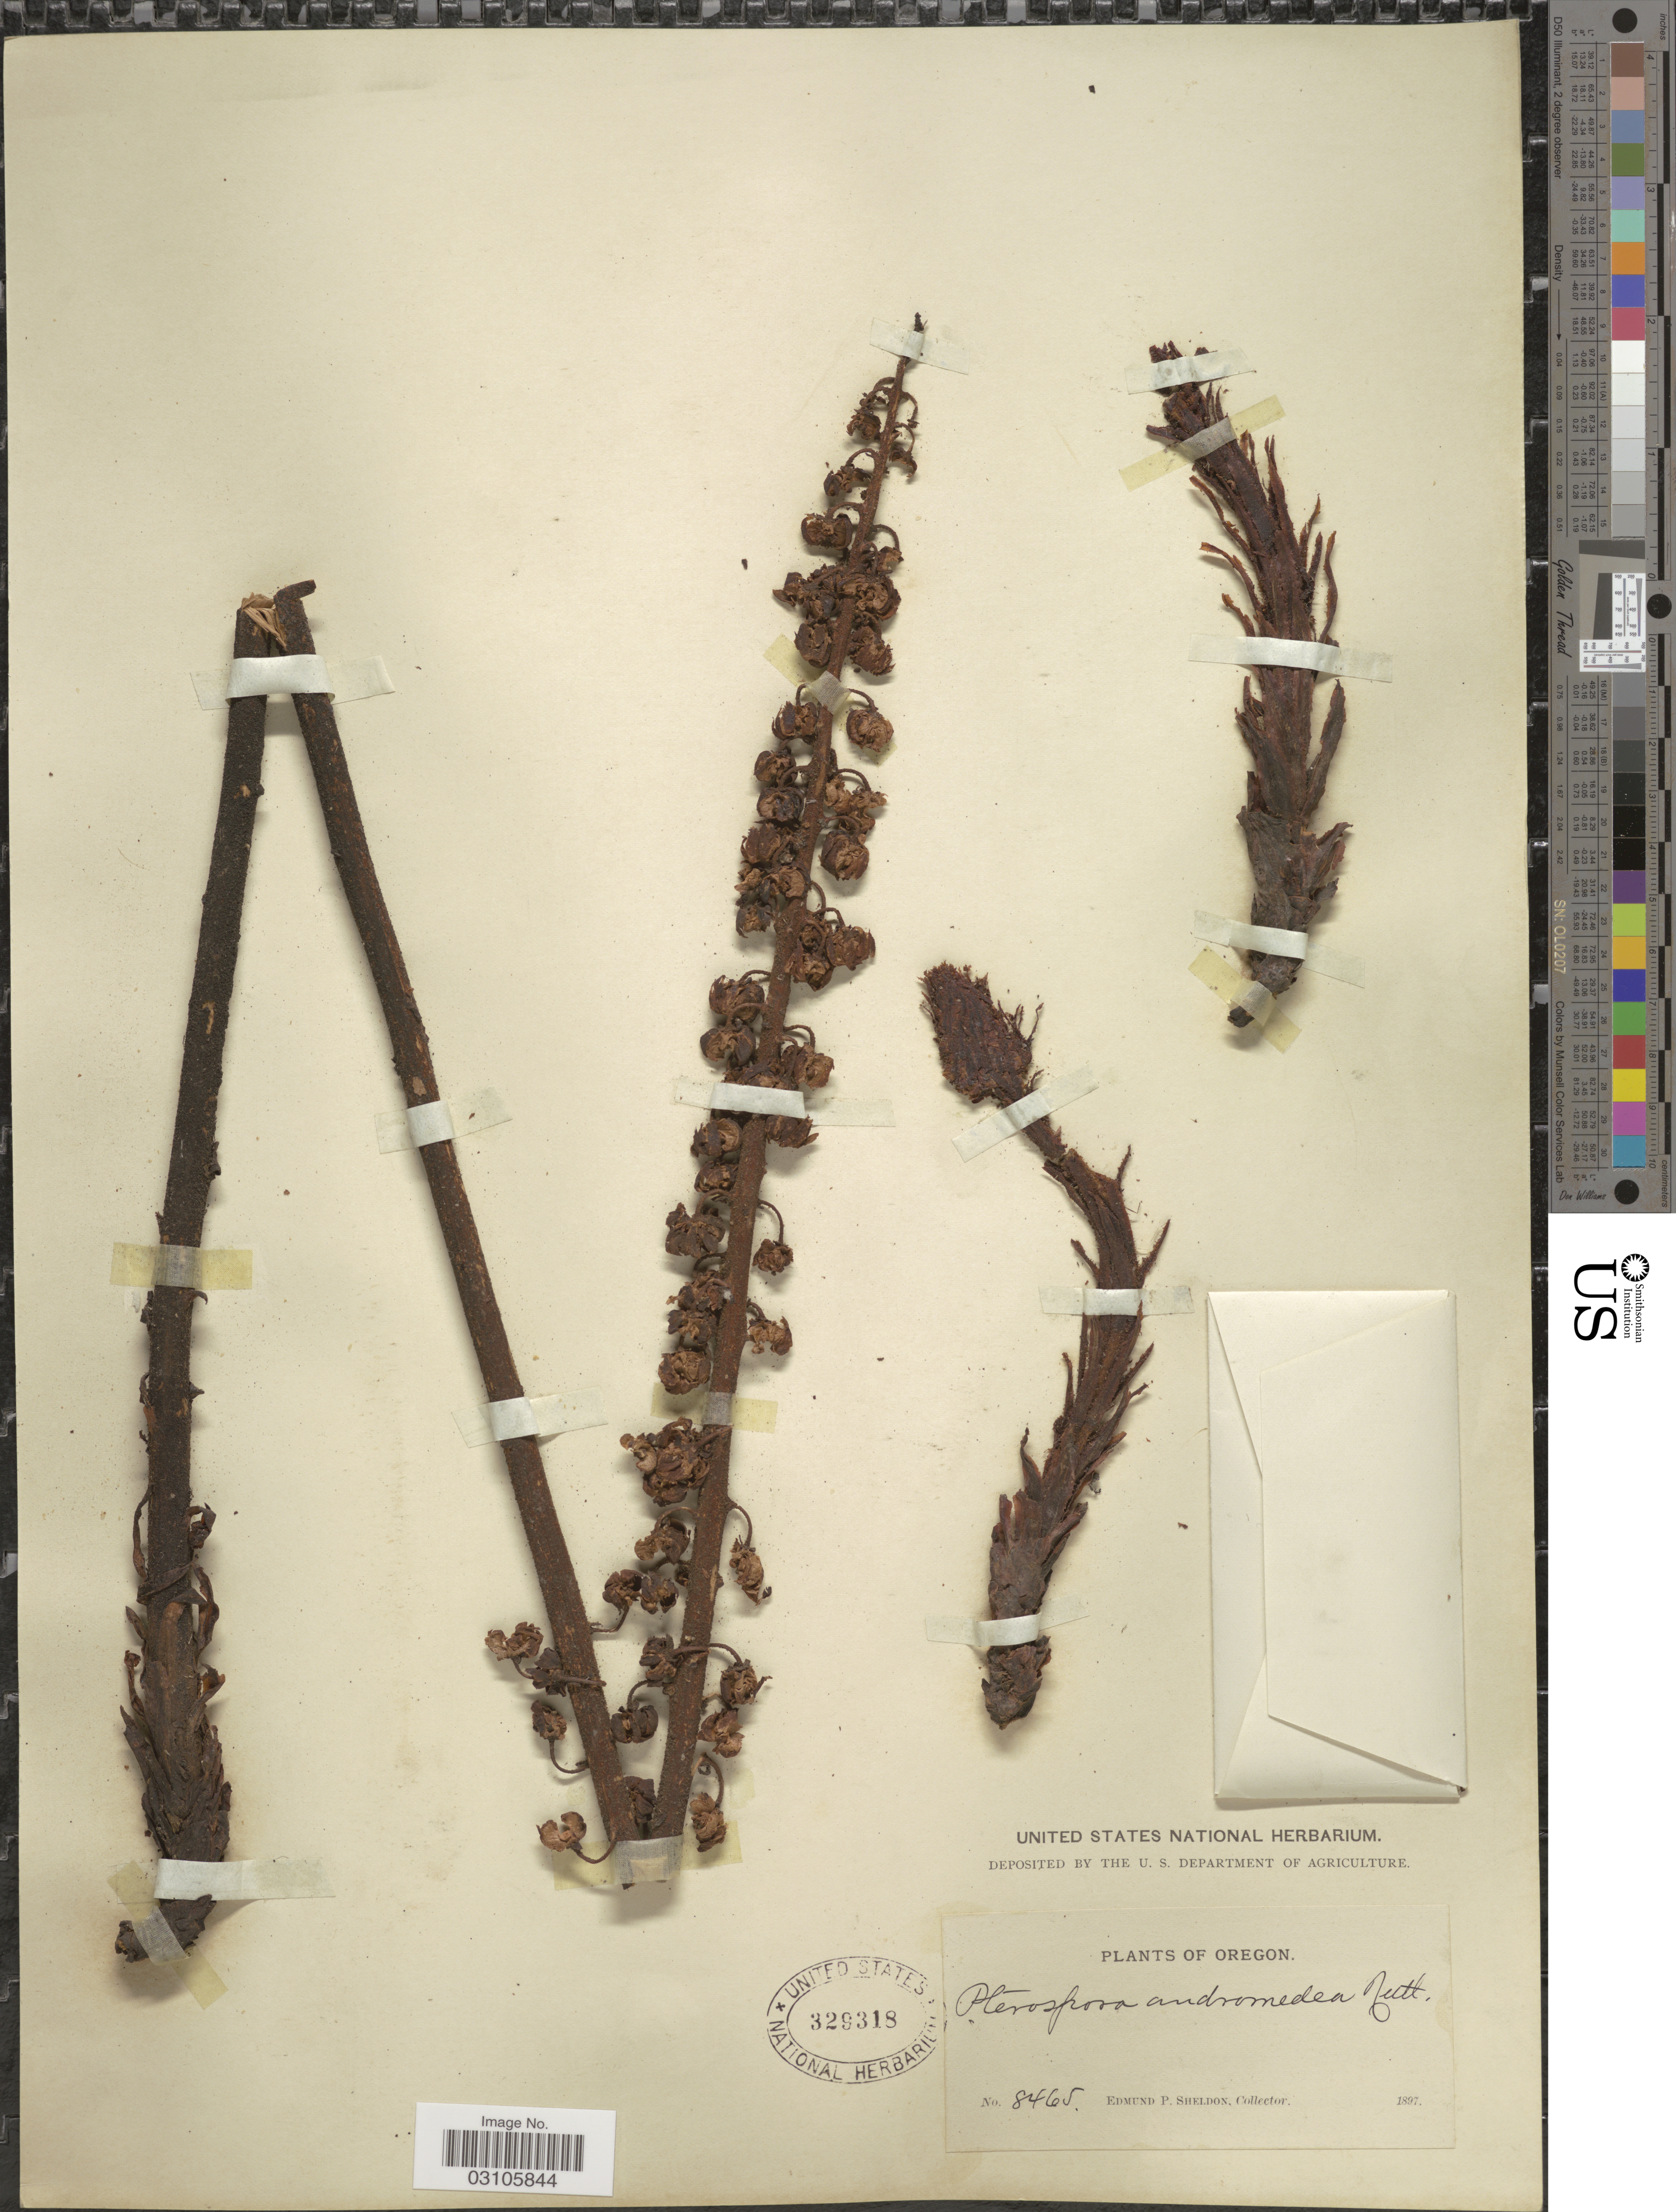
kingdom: Plantae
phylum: Tracheophyta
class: Magnoliopsida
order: Ericales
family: Ericaceae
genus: Pterospora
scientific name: Pterospora andromedea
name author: Nutt.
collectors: E. P. Sheldon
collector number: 8465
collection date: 1897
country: United States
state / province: Oregon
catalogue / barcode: US 329318